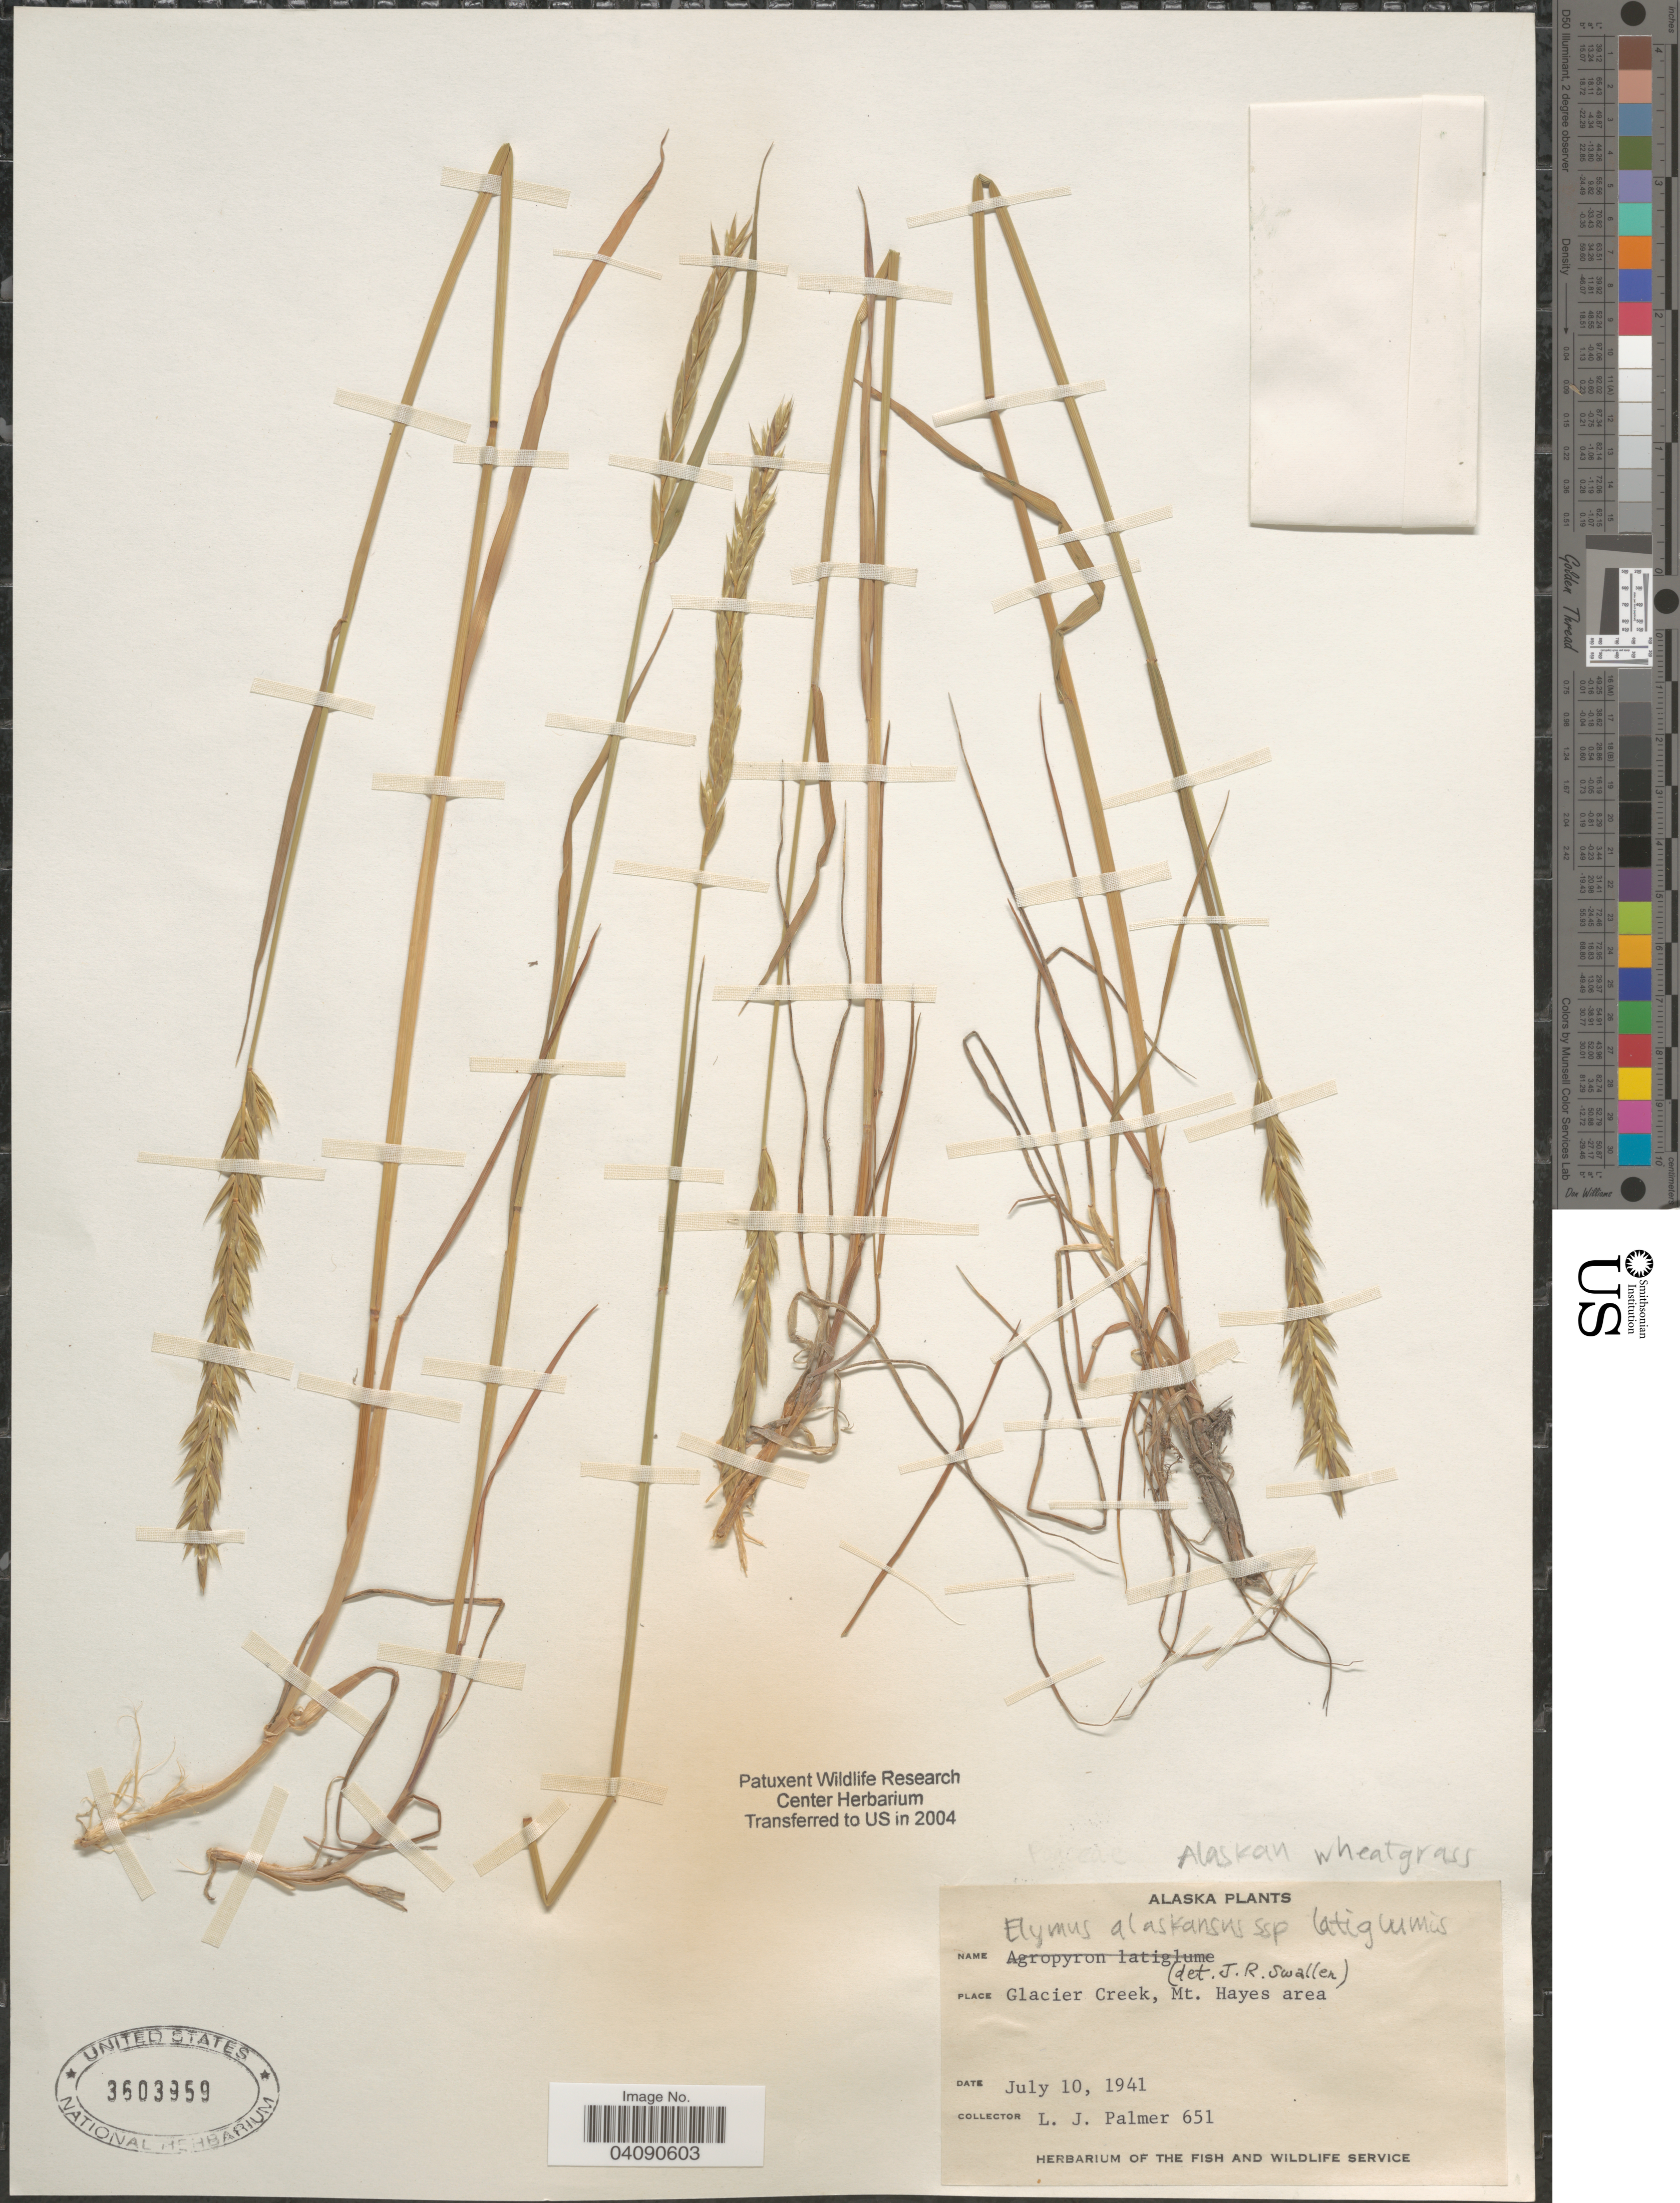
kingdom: Plantae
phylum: Tracheophyta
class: Liliopsida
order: Poales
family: Poaceae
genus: Elymus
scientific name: Elymus alaskanus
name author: (Scribn. & Merr.) Á. Löve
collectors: L. J. Palmer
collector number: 651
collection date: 1941-07-10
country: United States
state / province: Alaska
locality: Glacier Creek, Mt. Hayes area.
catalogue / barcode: US 3603959